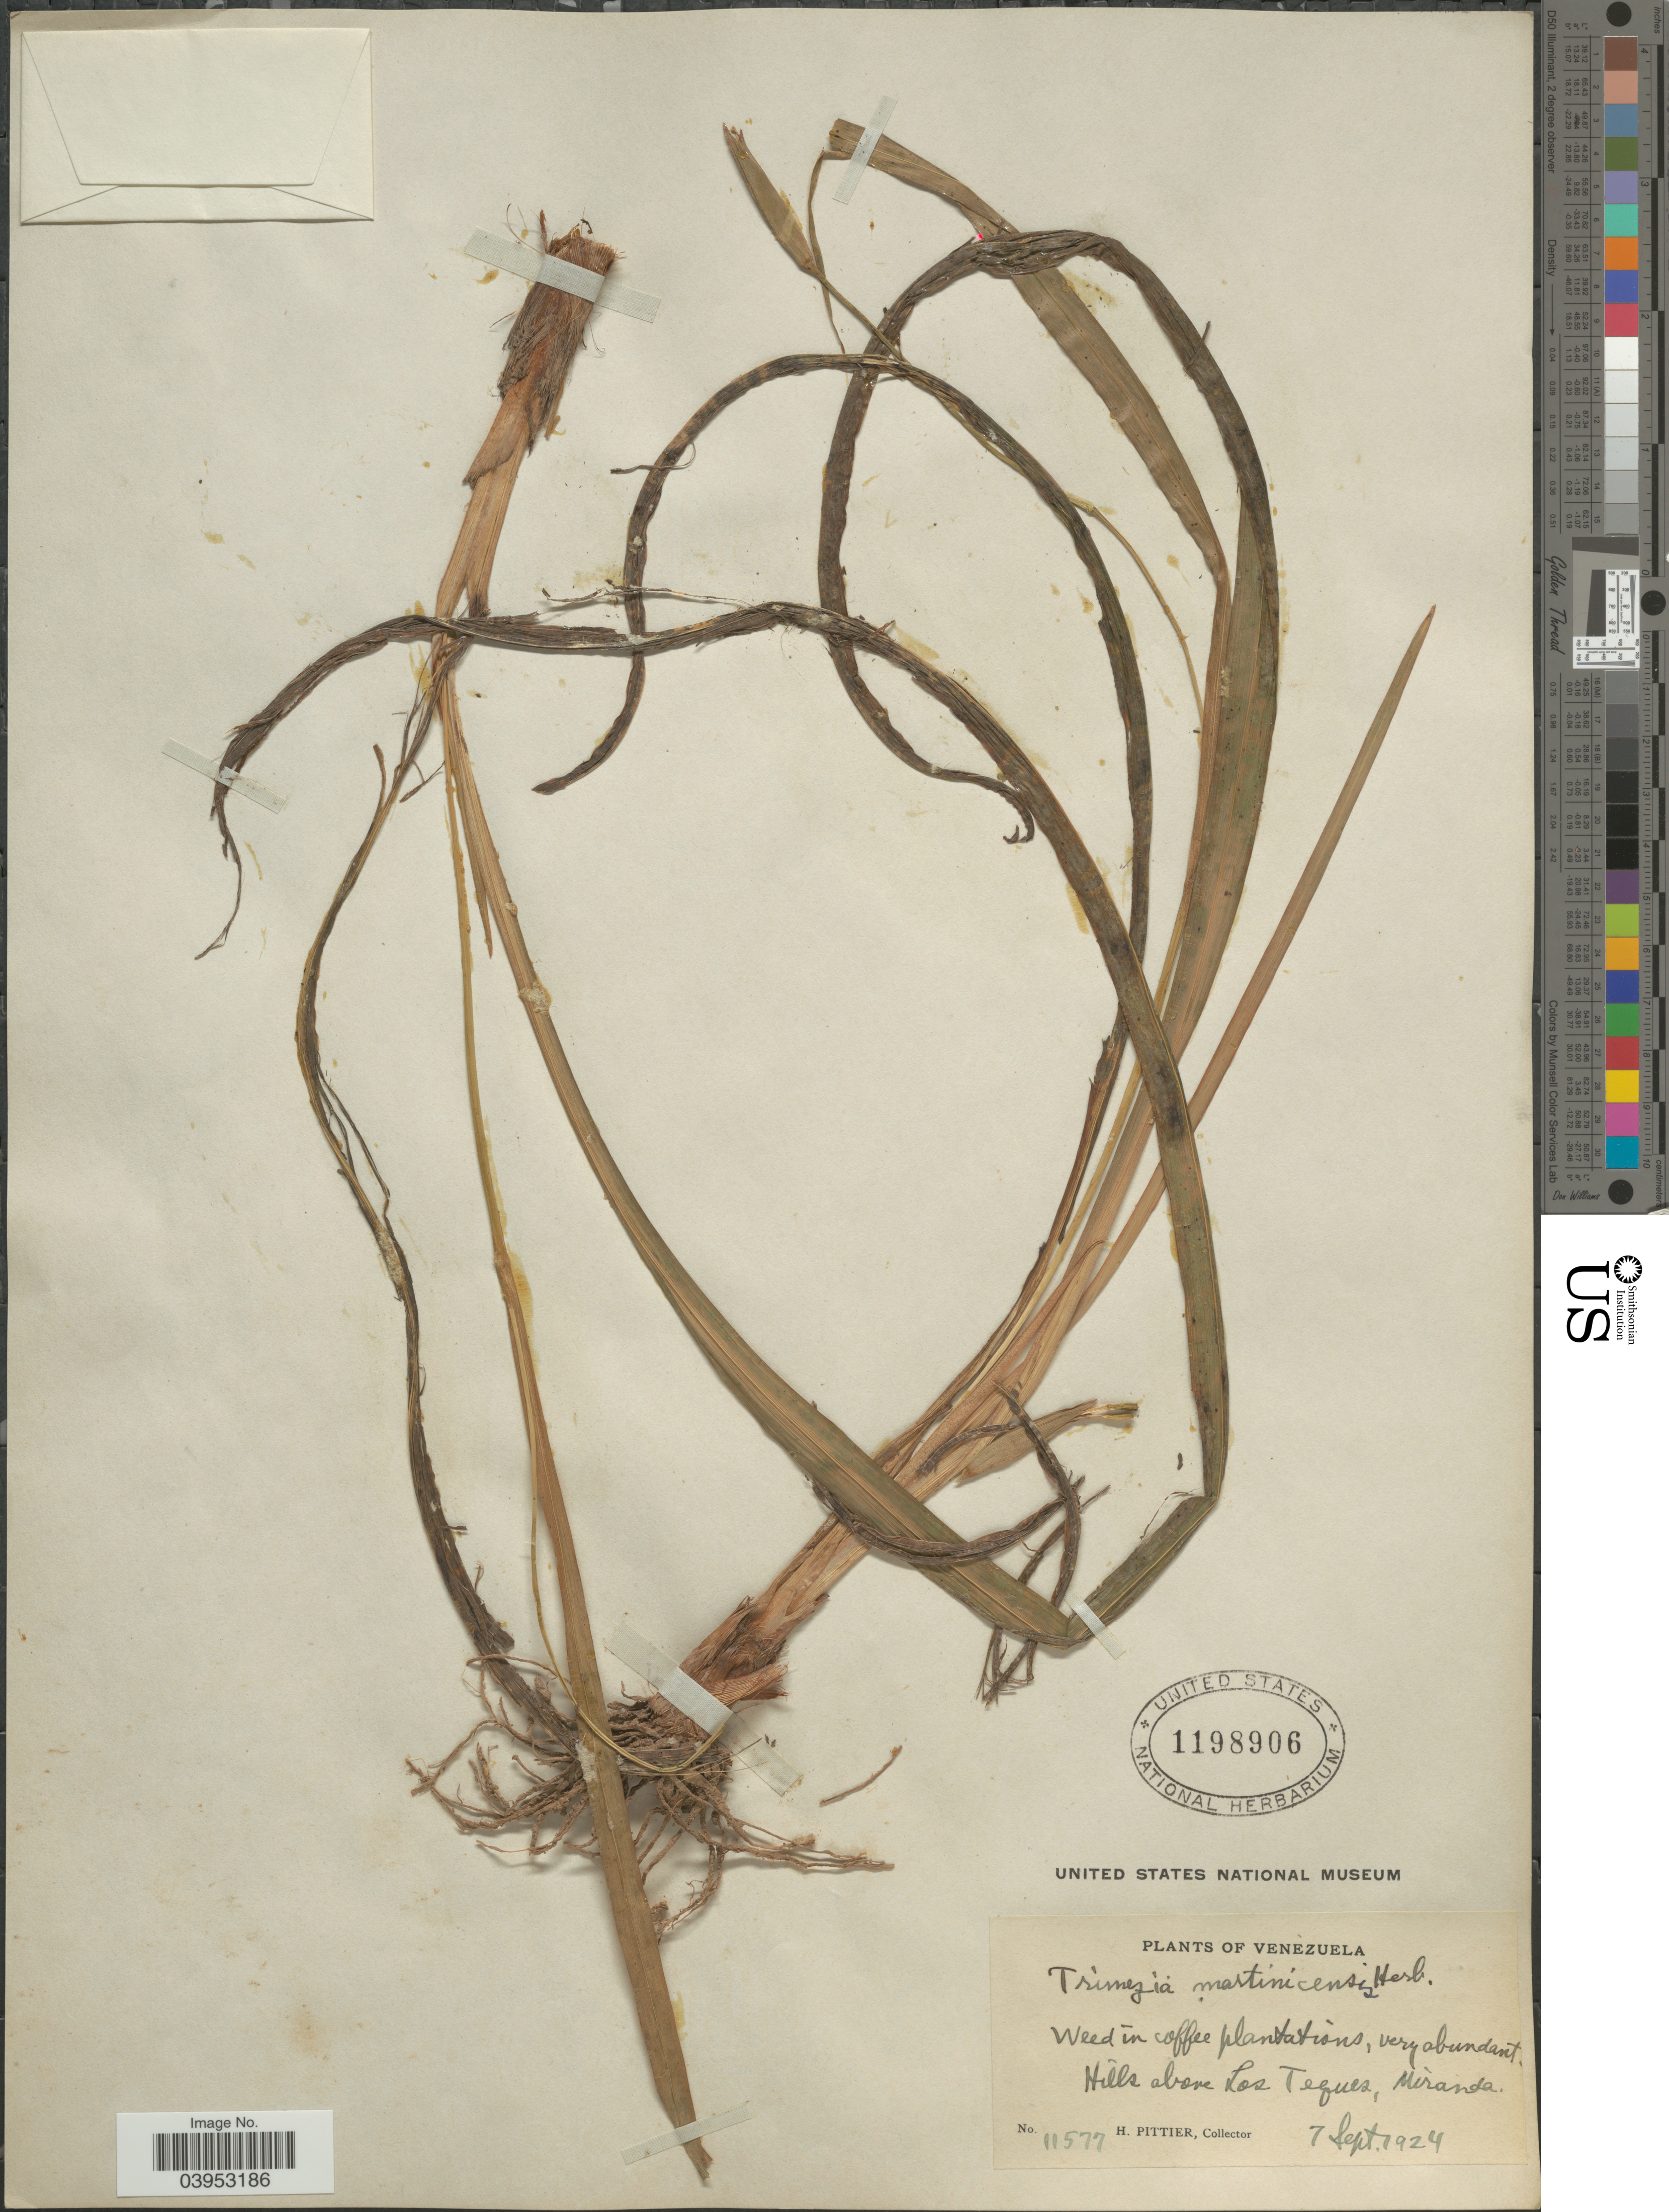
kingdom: Plantae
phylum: Tracheophyta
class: Liliopsida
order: Asparagales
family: Iridaceae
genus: Trimezia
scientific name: Trimezia martinicensis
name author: (Jacq.) Herb.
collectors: H. F. Pittier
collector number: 11577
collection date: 1924-09-07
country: Venezuela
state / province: Miranda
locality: Hills above Los Teques.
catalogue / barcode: US 1198906